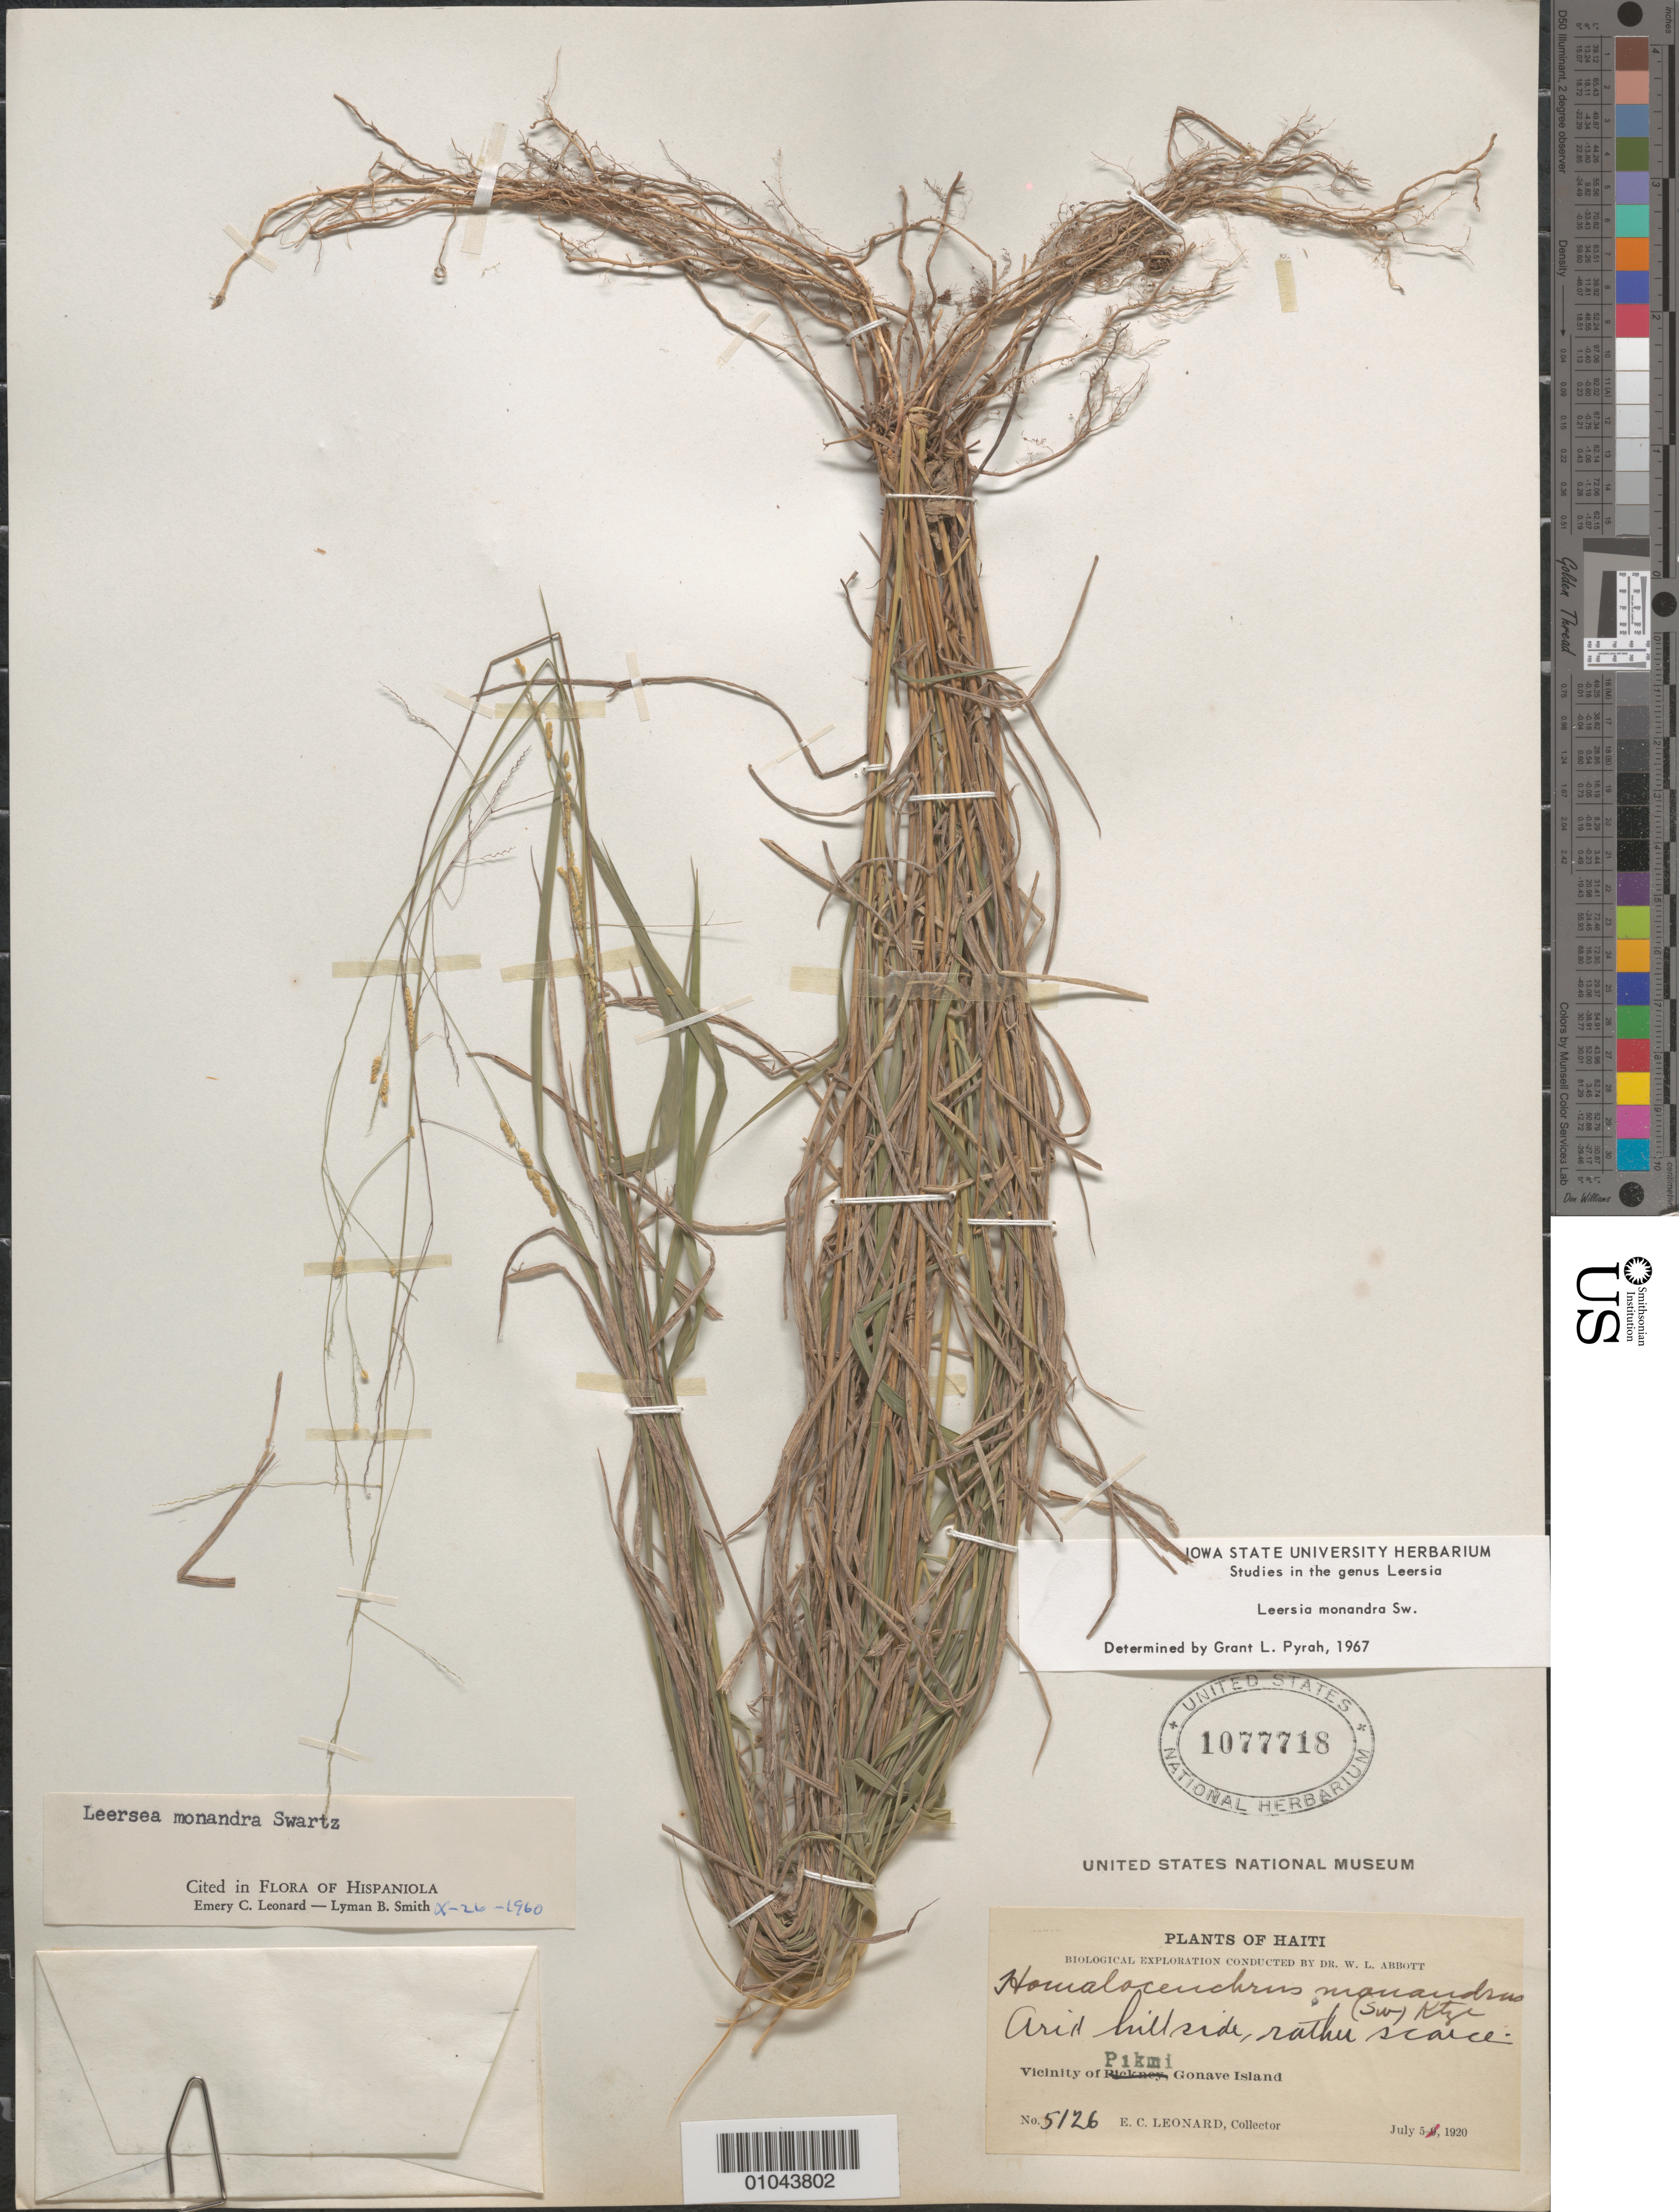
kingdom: Plantae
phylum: Tracheophyta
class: Liliopsida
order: Poales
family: Poaceae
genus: Leersia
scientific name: Leersia monandra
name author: Sw.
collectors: E. C. Leonard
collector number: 5126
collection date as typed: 05 Jul 1920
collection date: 1920-07-05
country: Haiti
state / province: Óuest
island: Hispaniola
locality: Vicinity of Pikmi Gonave Island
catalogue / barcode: US 1077718